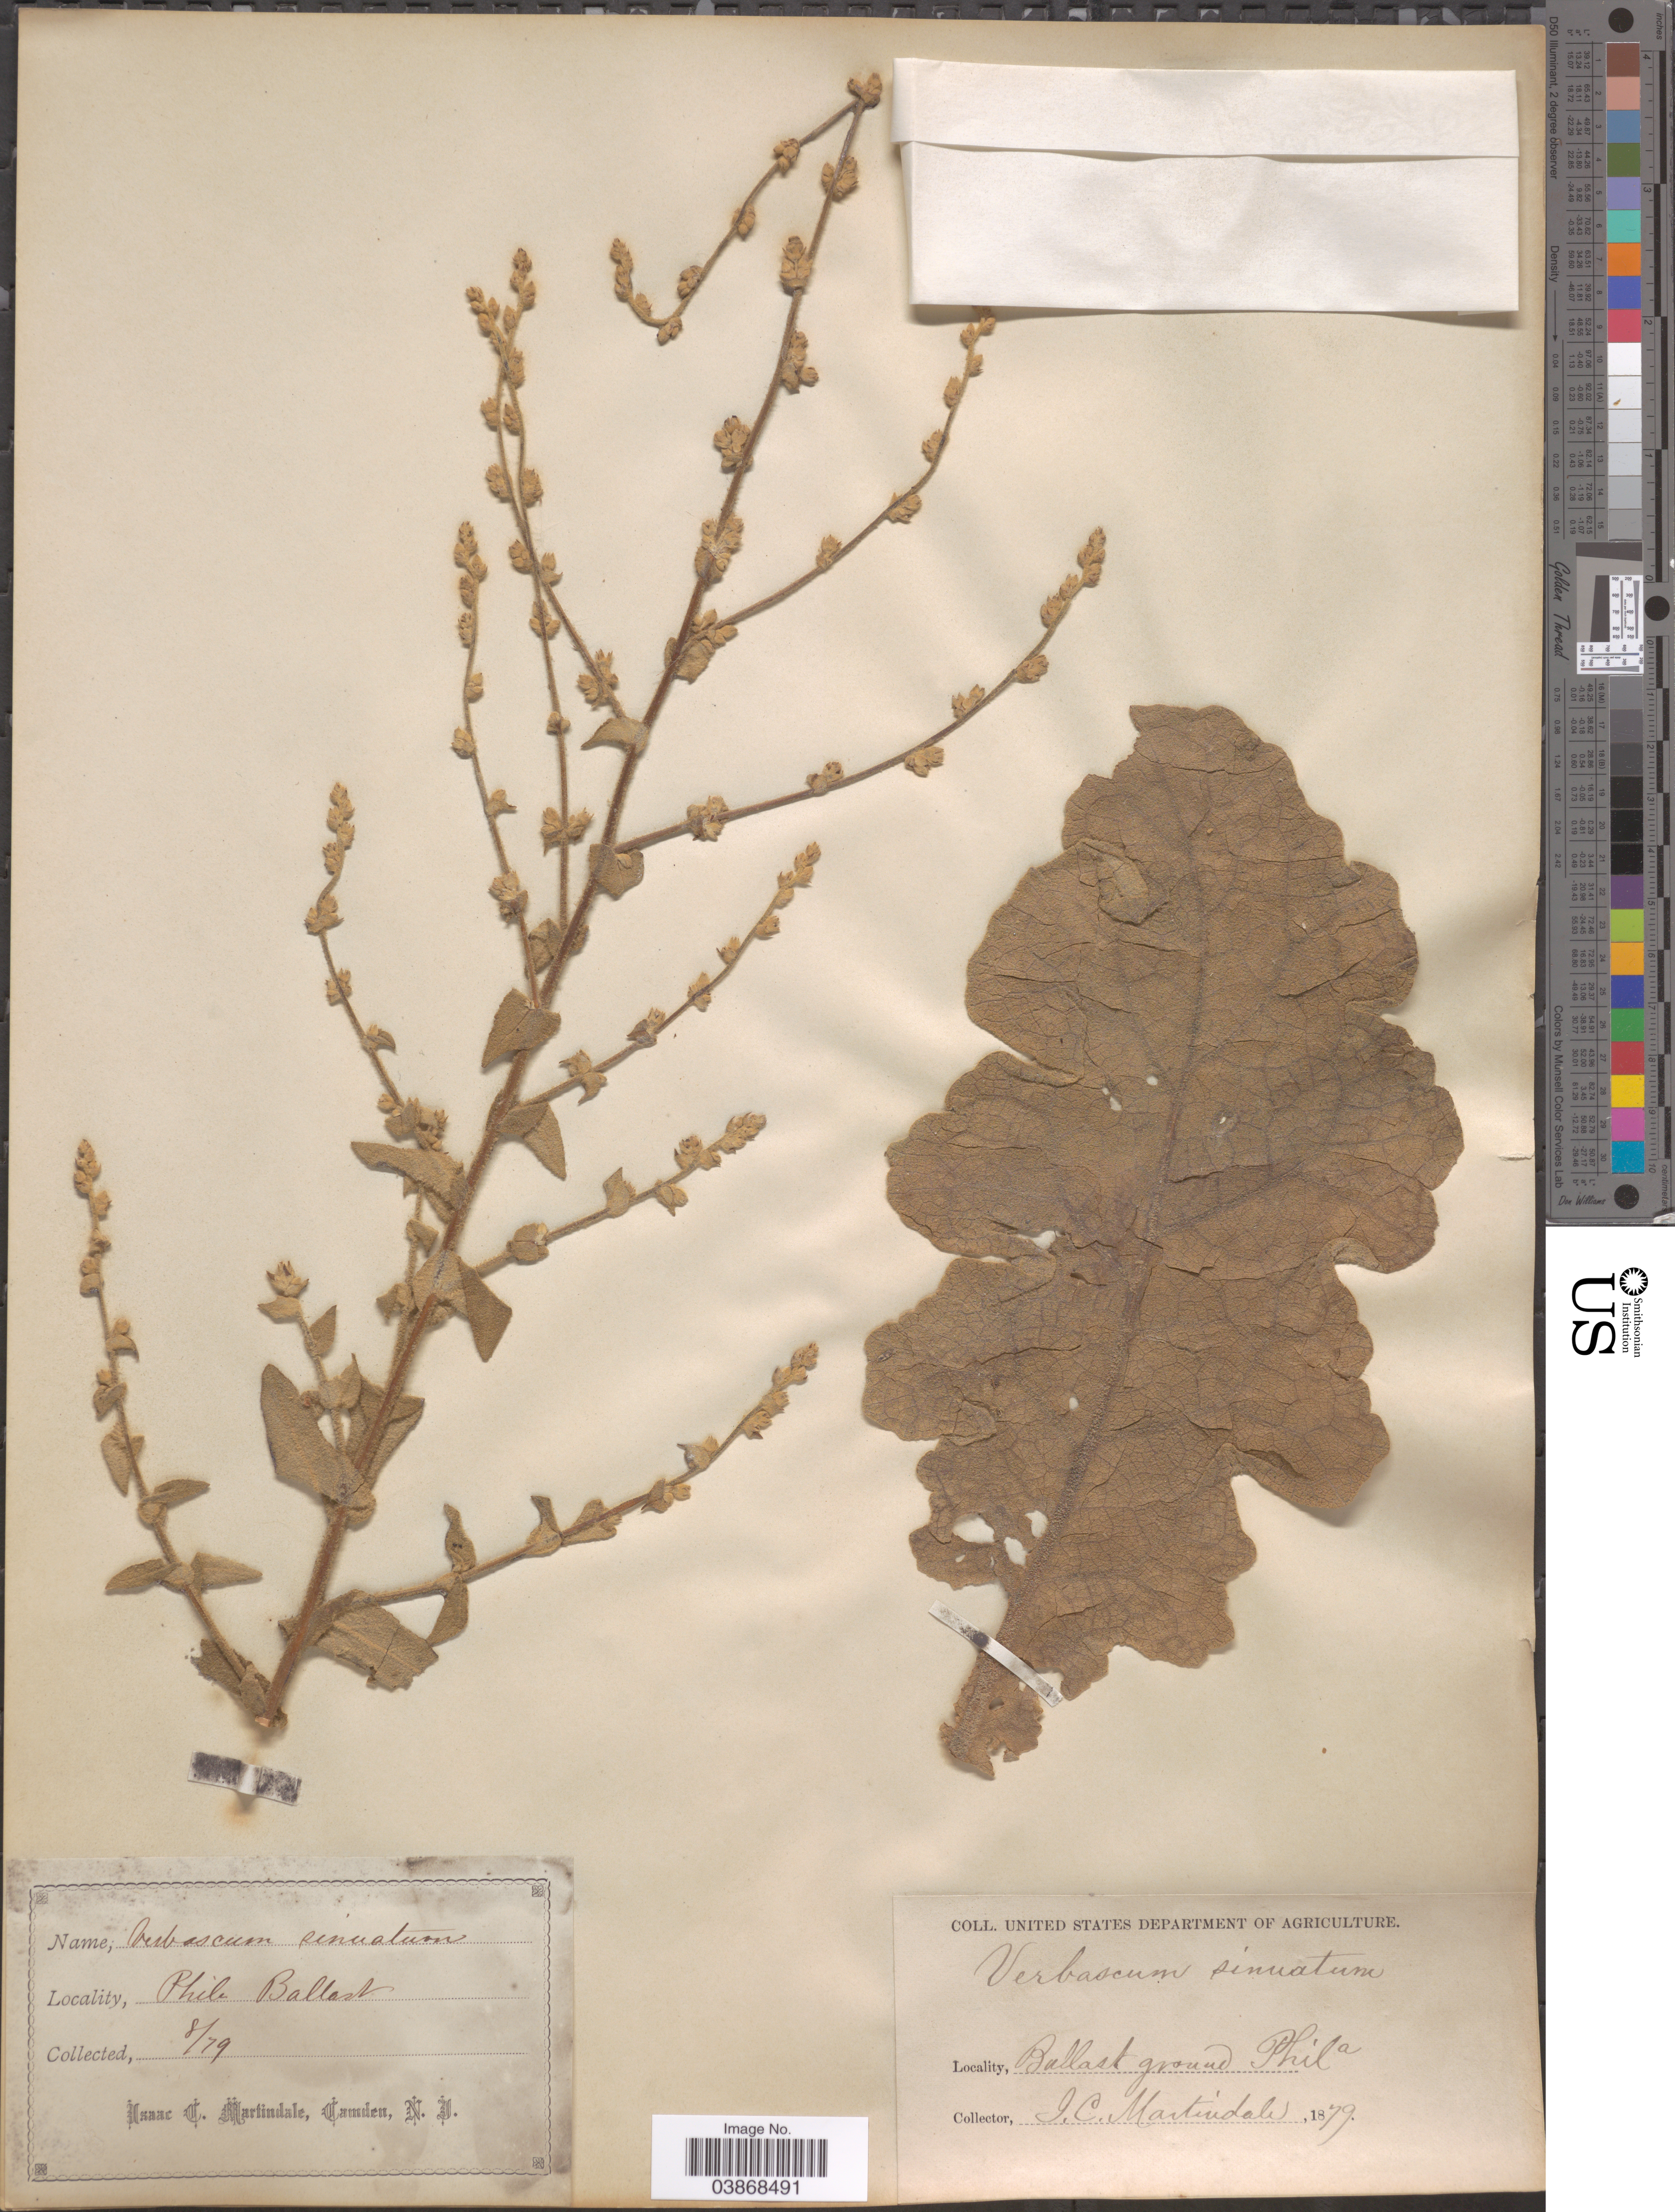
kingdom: Plantae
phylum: Tracheophyta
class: Magnoliopsida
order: Lamiales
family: Scrophulariaceae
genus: Verbascum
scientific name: Verbascum sinuatum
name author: L.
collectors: I. C. Martindale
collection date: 1879-08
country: United States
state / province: New Jersey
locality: Phila.